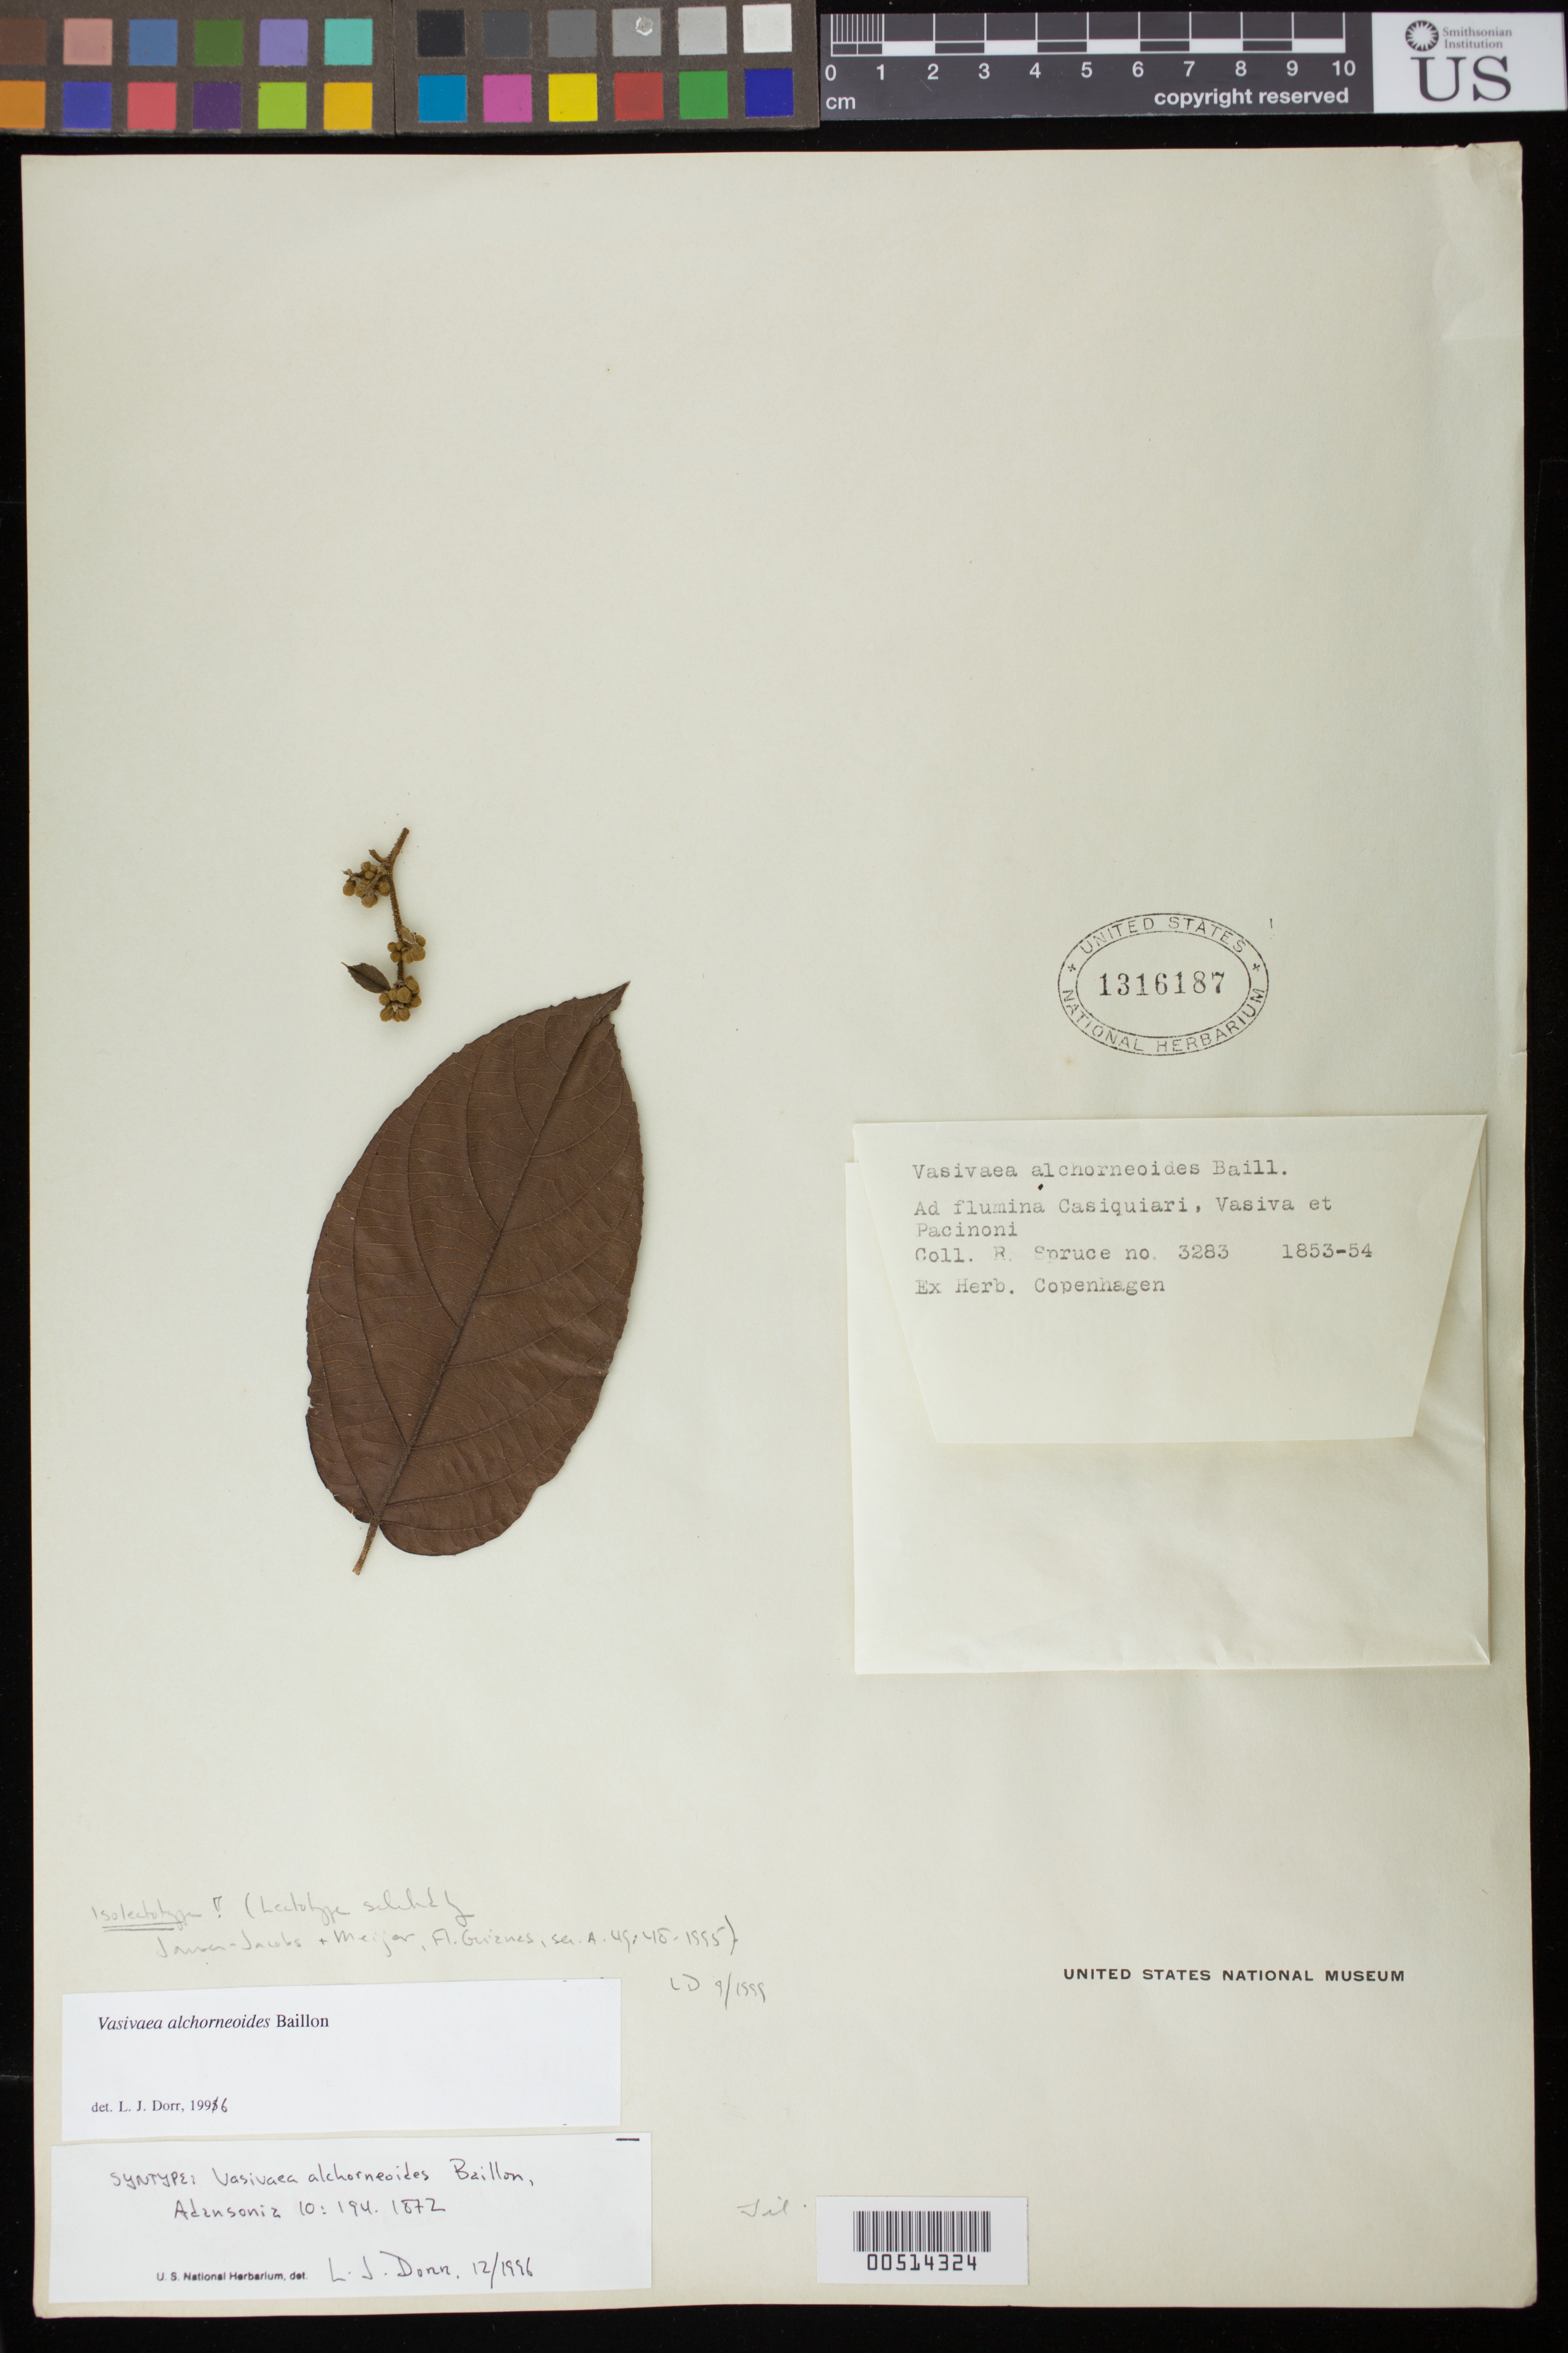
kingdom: Plantae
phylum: Tracheophyta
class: Magnoliopsida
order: Malvales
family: Malvaceae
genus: Vasivaea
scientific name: Vasivaea alchorneoides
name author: Baill.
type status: Syntype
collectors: R. Spruce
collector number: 3283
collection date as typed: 1853 to -- --- 1854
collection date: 1853/1854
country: Venezuela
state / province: Amazonas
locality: Ad flumina Casiquiari, Vasiva et Pacinoni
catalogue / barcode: US 1316187